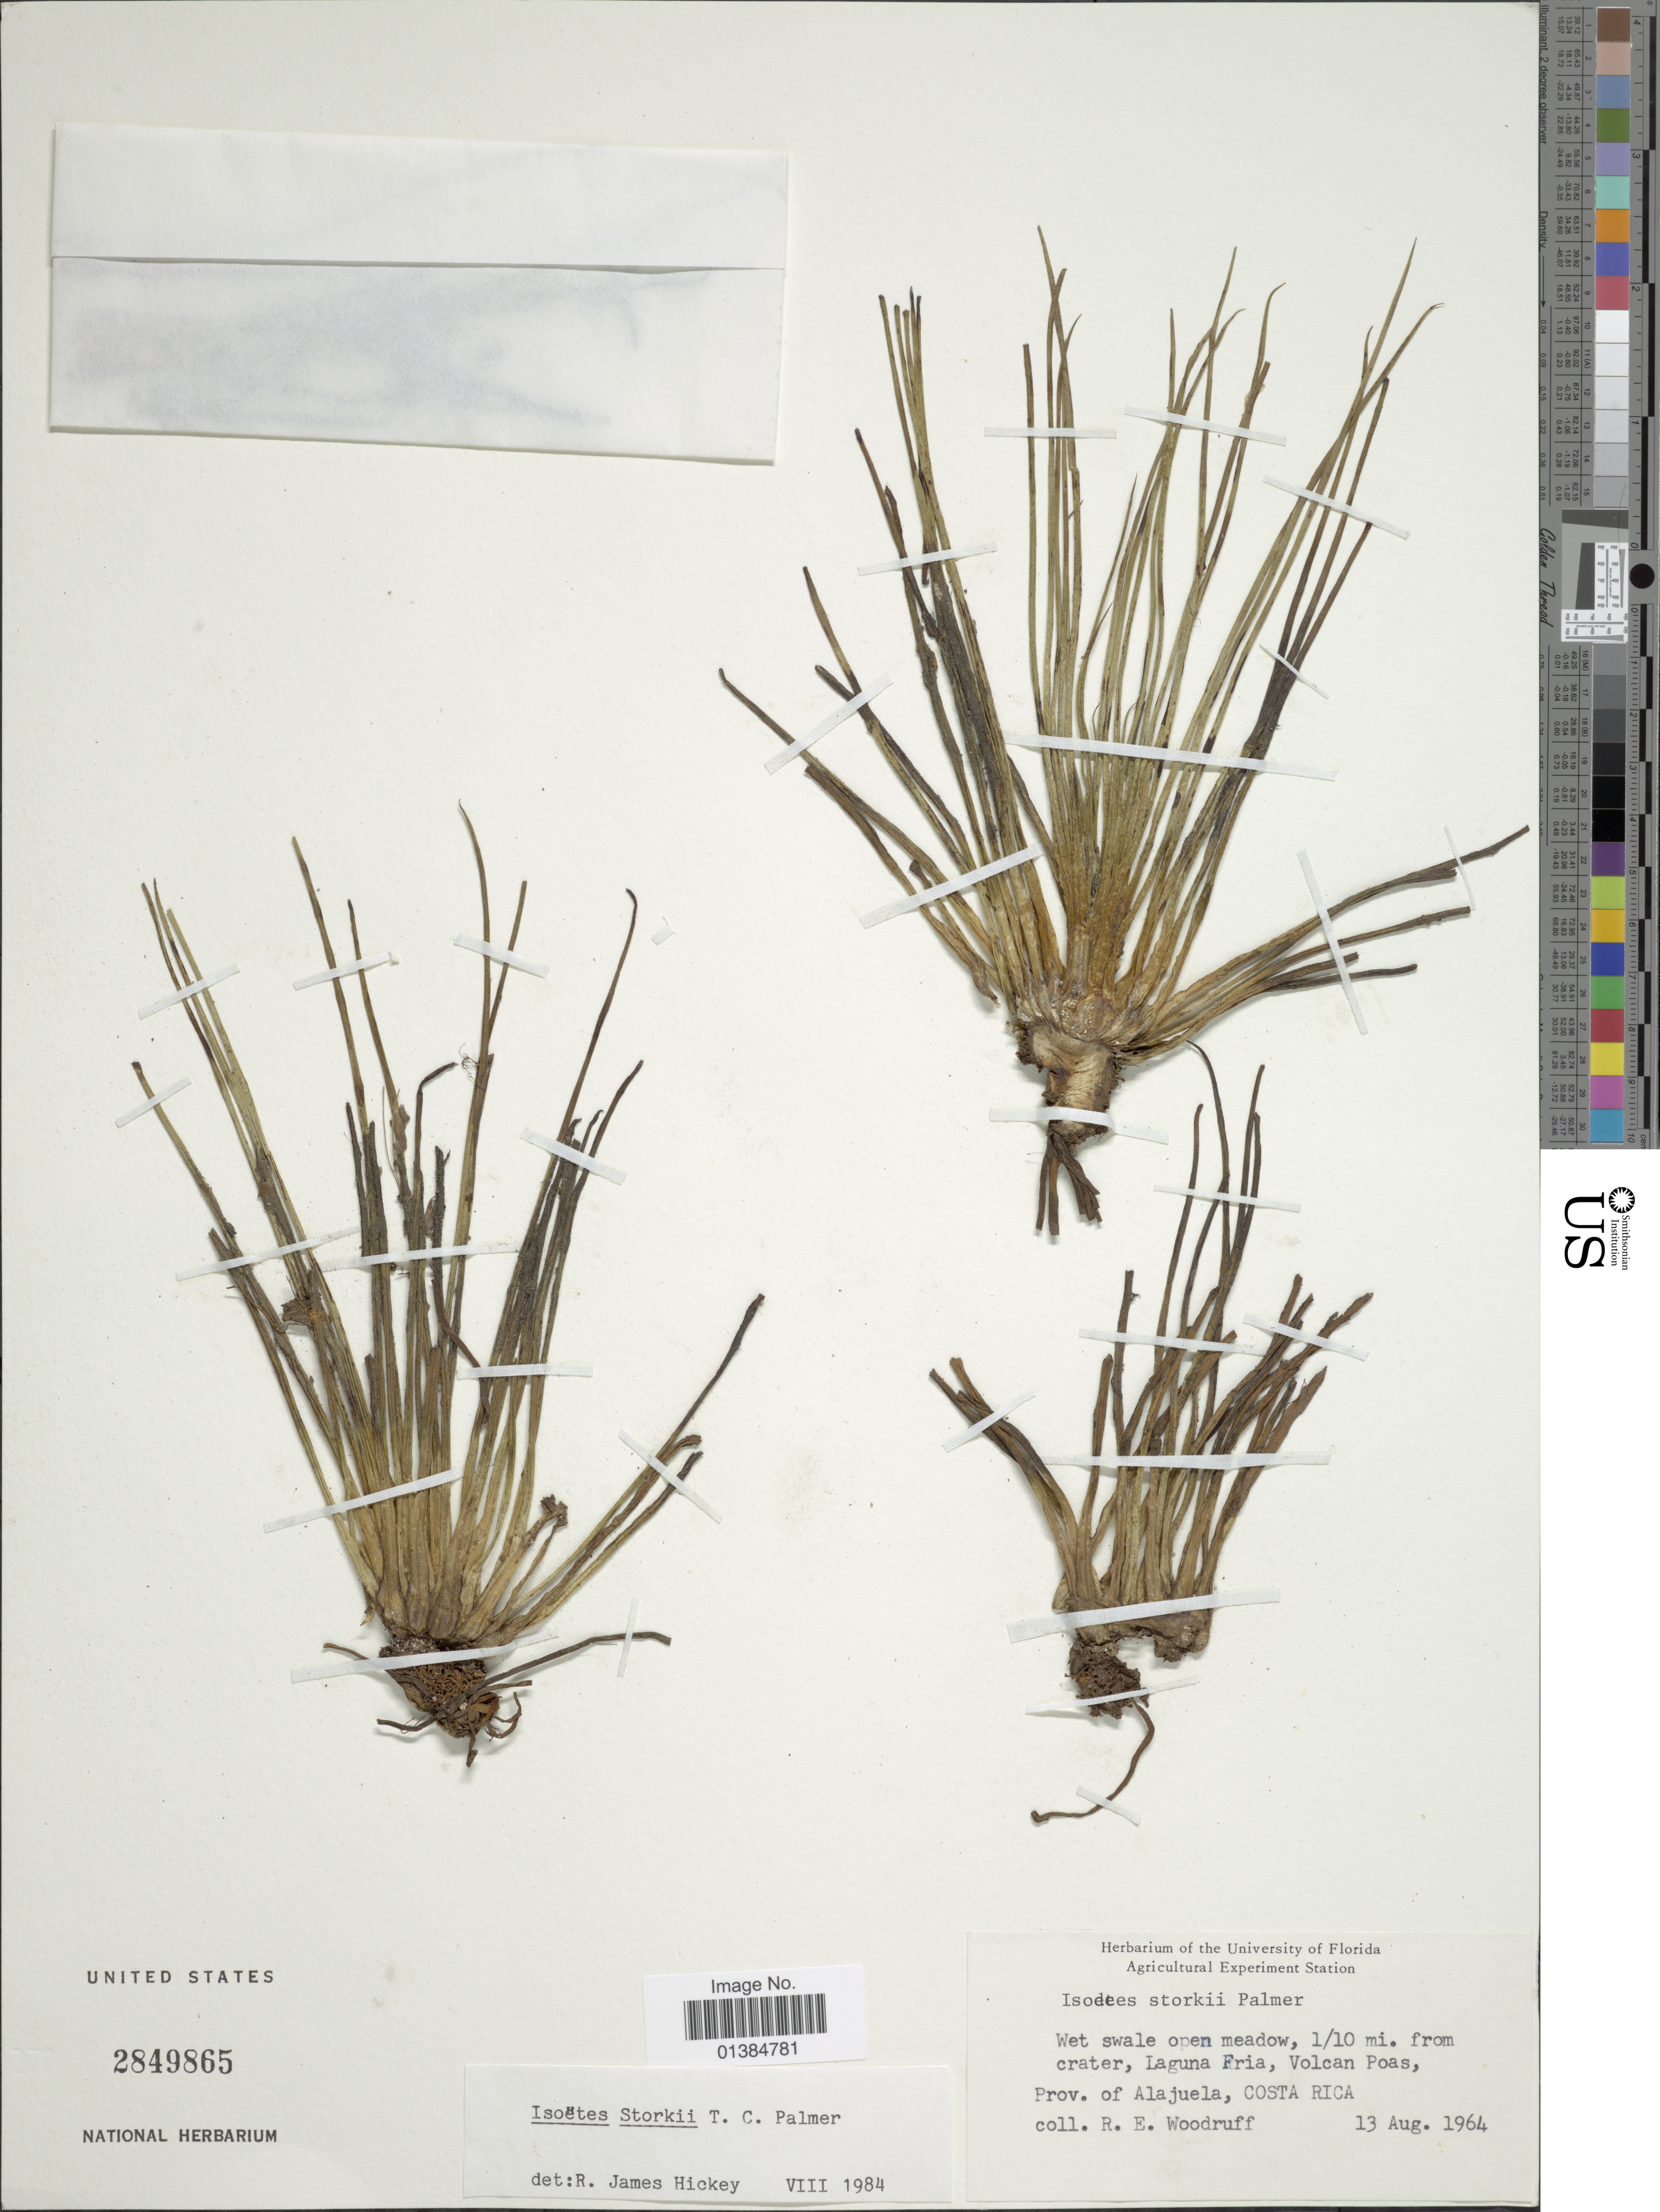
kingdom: Plantae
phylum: Tracheophyta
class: Lycopodiopsida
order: Isoetales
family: Isoetaceae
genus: Isoetes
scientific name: Isoetes storkii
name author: T.C. Palmer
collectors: R. Woodruff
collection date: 1964-08-13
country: Costa Rica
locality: Wet swale open meadow, 1/10 mi. from crater, Laguna Fria, Volcan Poas, Prov. of Alajuela.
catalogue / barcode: US 2849865